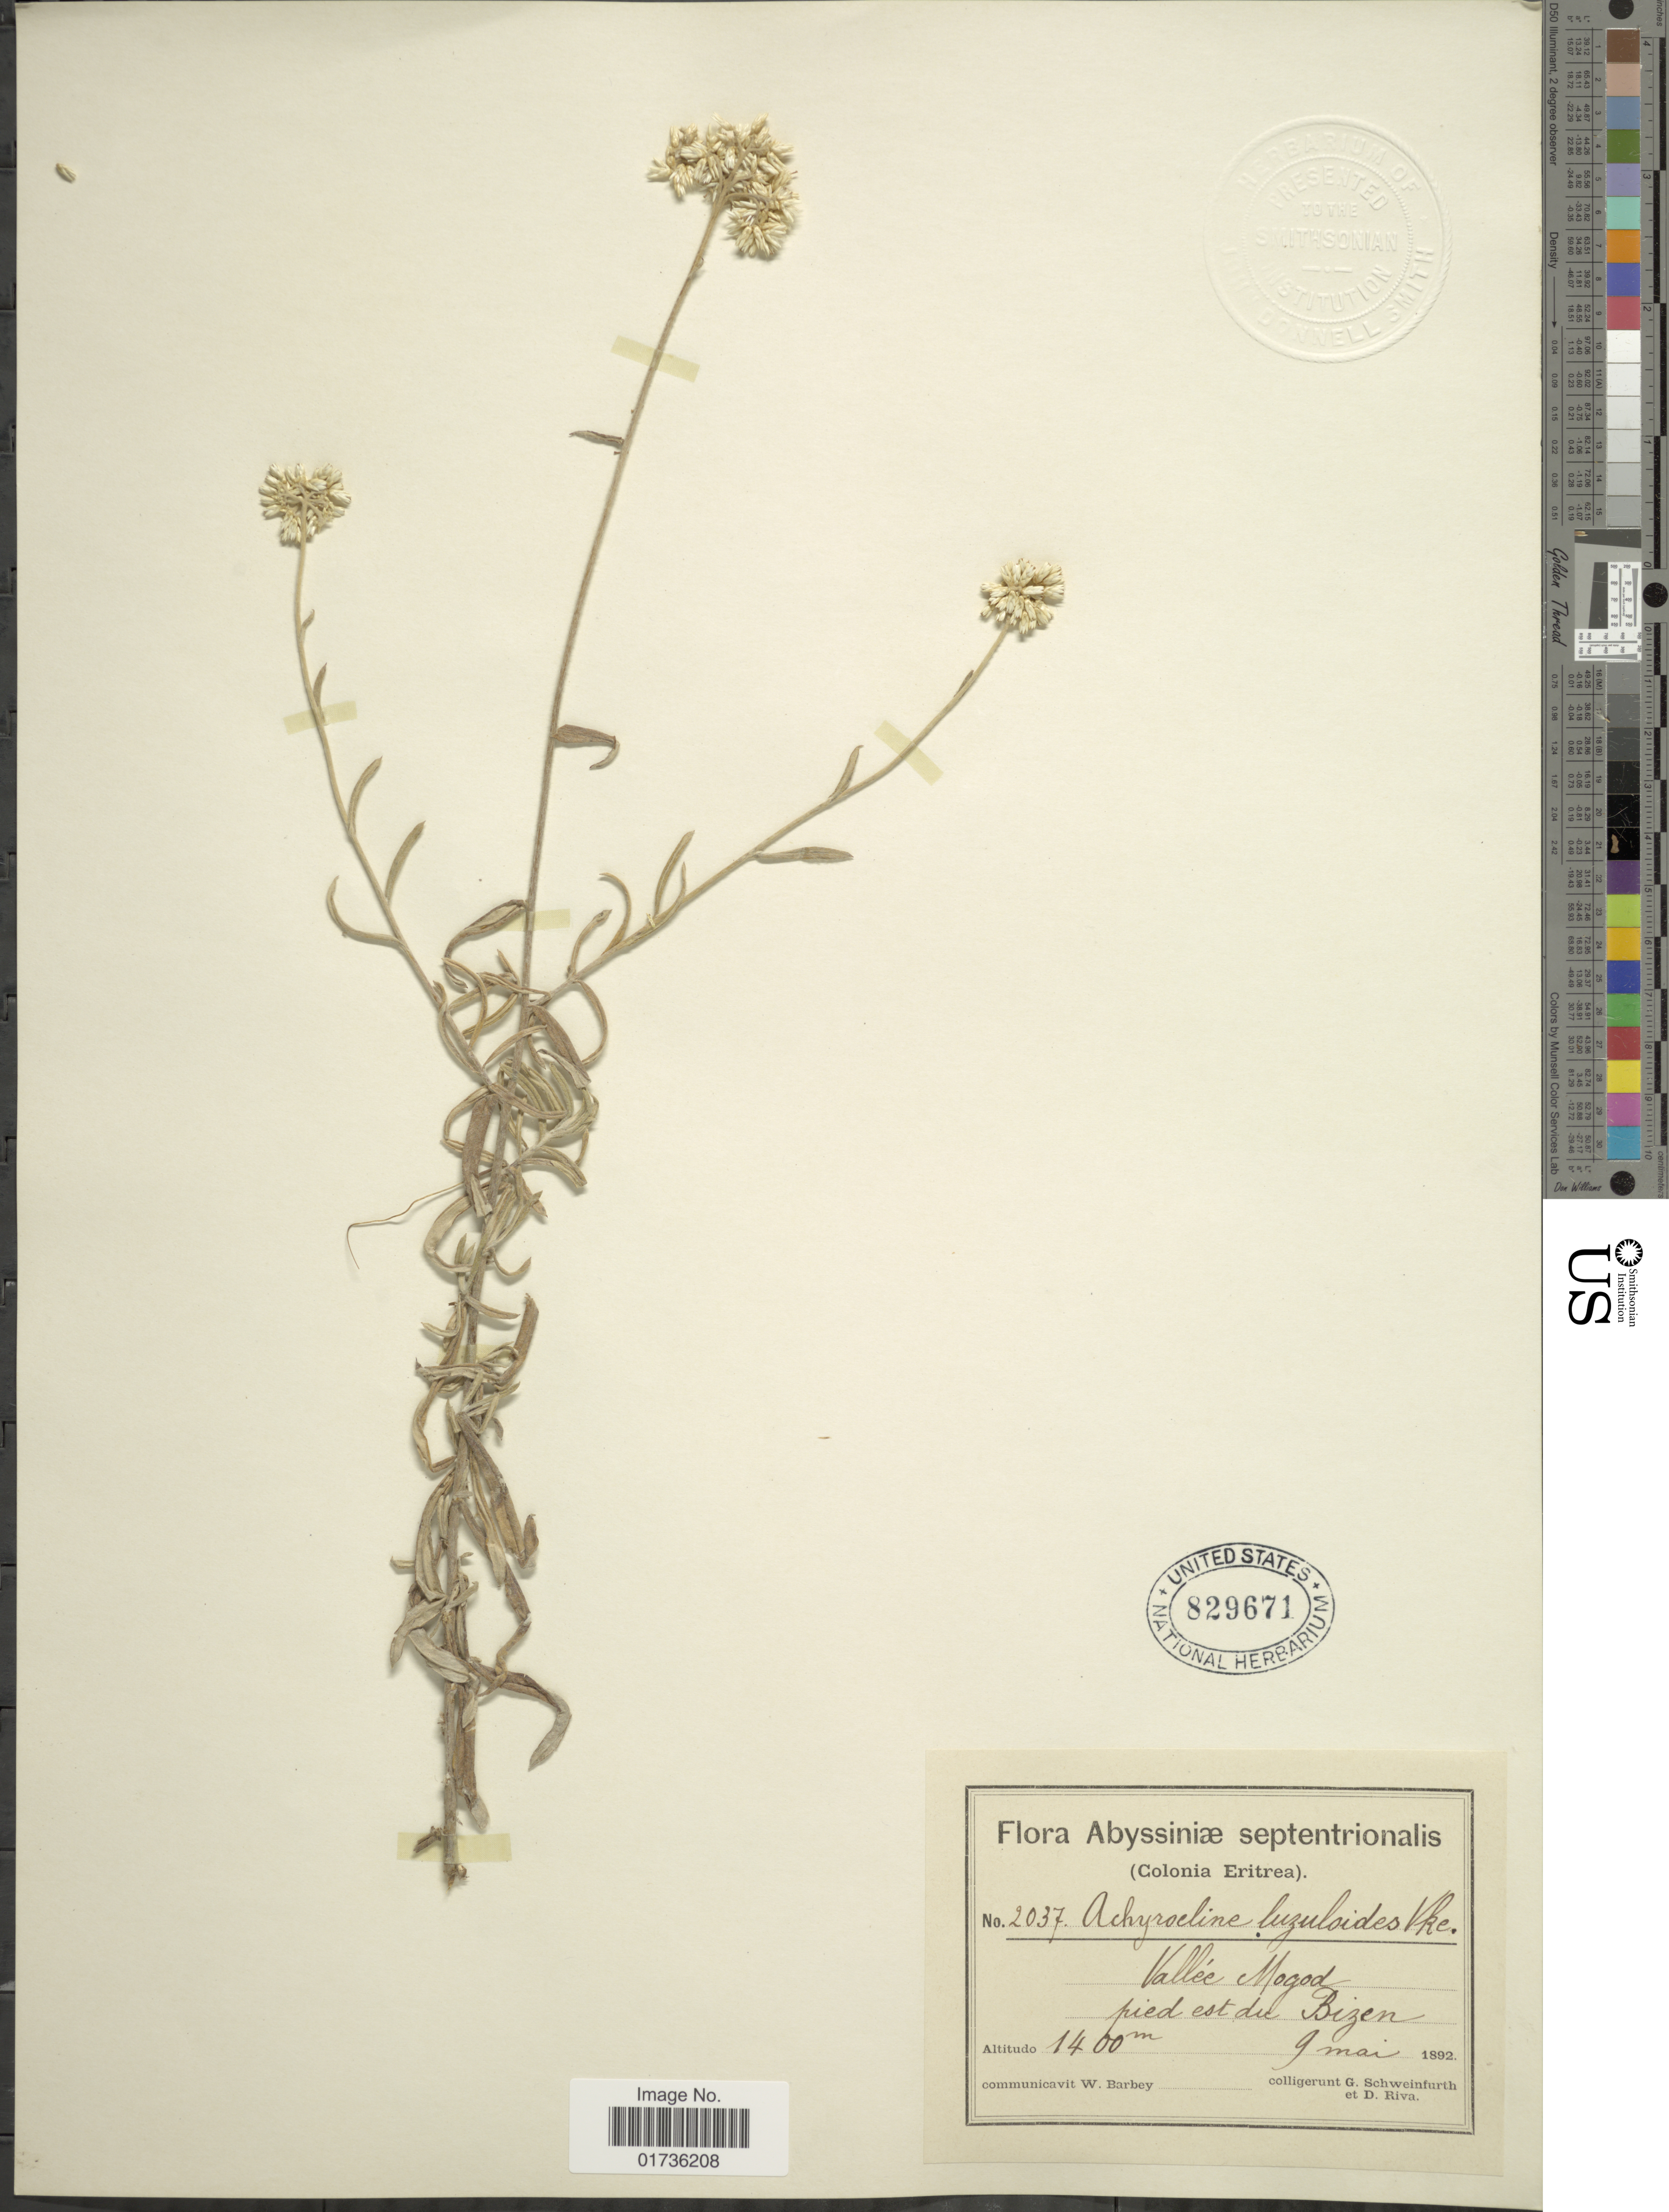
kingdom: Plantae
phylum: Tracheophyta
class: Magnoliopsida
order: Asterales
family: Asteraceae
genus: Achyrocline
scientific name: Achyrocline luzuloides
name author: Sch. Bip. ex Vatke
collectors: G. A. Schweinfurth (herbarium) & D. Riva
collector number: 2037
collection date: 1892-05-09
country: Eritrea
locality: Vallée Mogod pied est dic Bizen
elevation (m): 1400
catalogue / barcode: US 829671